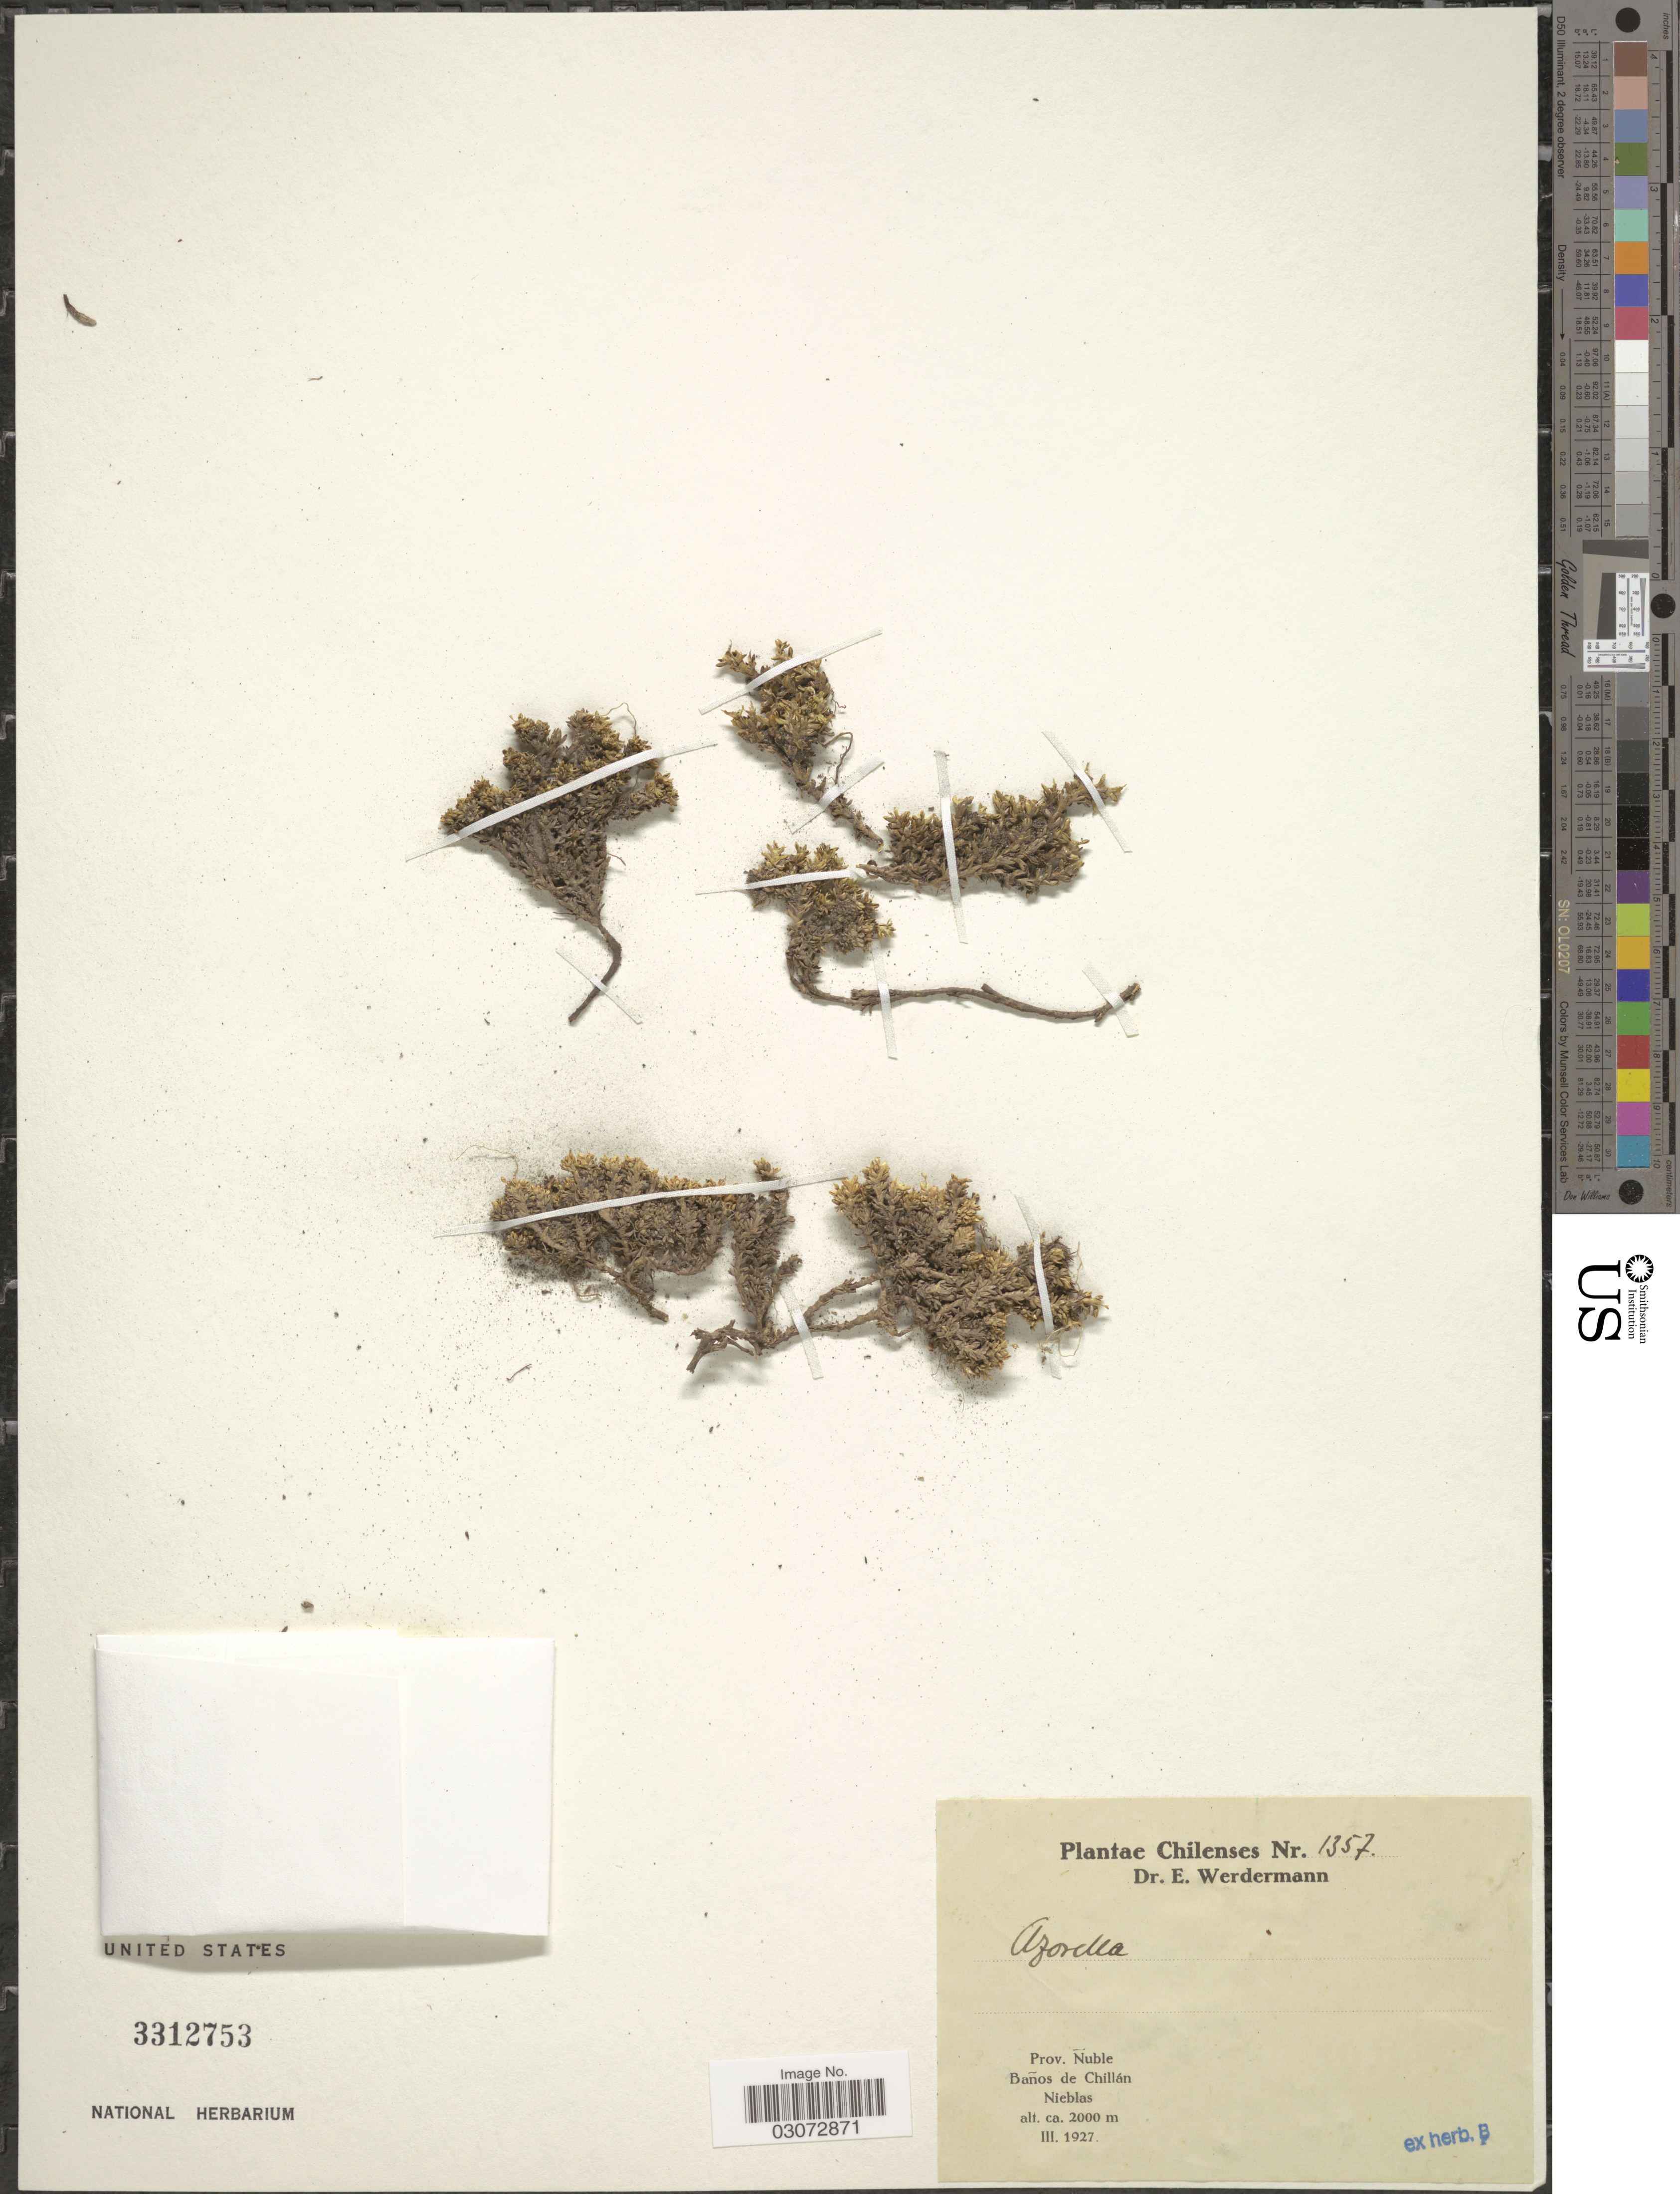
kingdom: Plantae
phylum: Tracheophyta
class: Magnoliopsida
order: Apiales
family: Apiaceae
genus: Azorella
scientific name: Azorella sp.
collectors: E. Werdermann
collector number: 1357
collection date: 1927-03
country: Chile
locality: Prov. Ñuble. Baños de Chillán. Nieblas.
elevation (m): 2000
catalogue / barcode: US 3312753